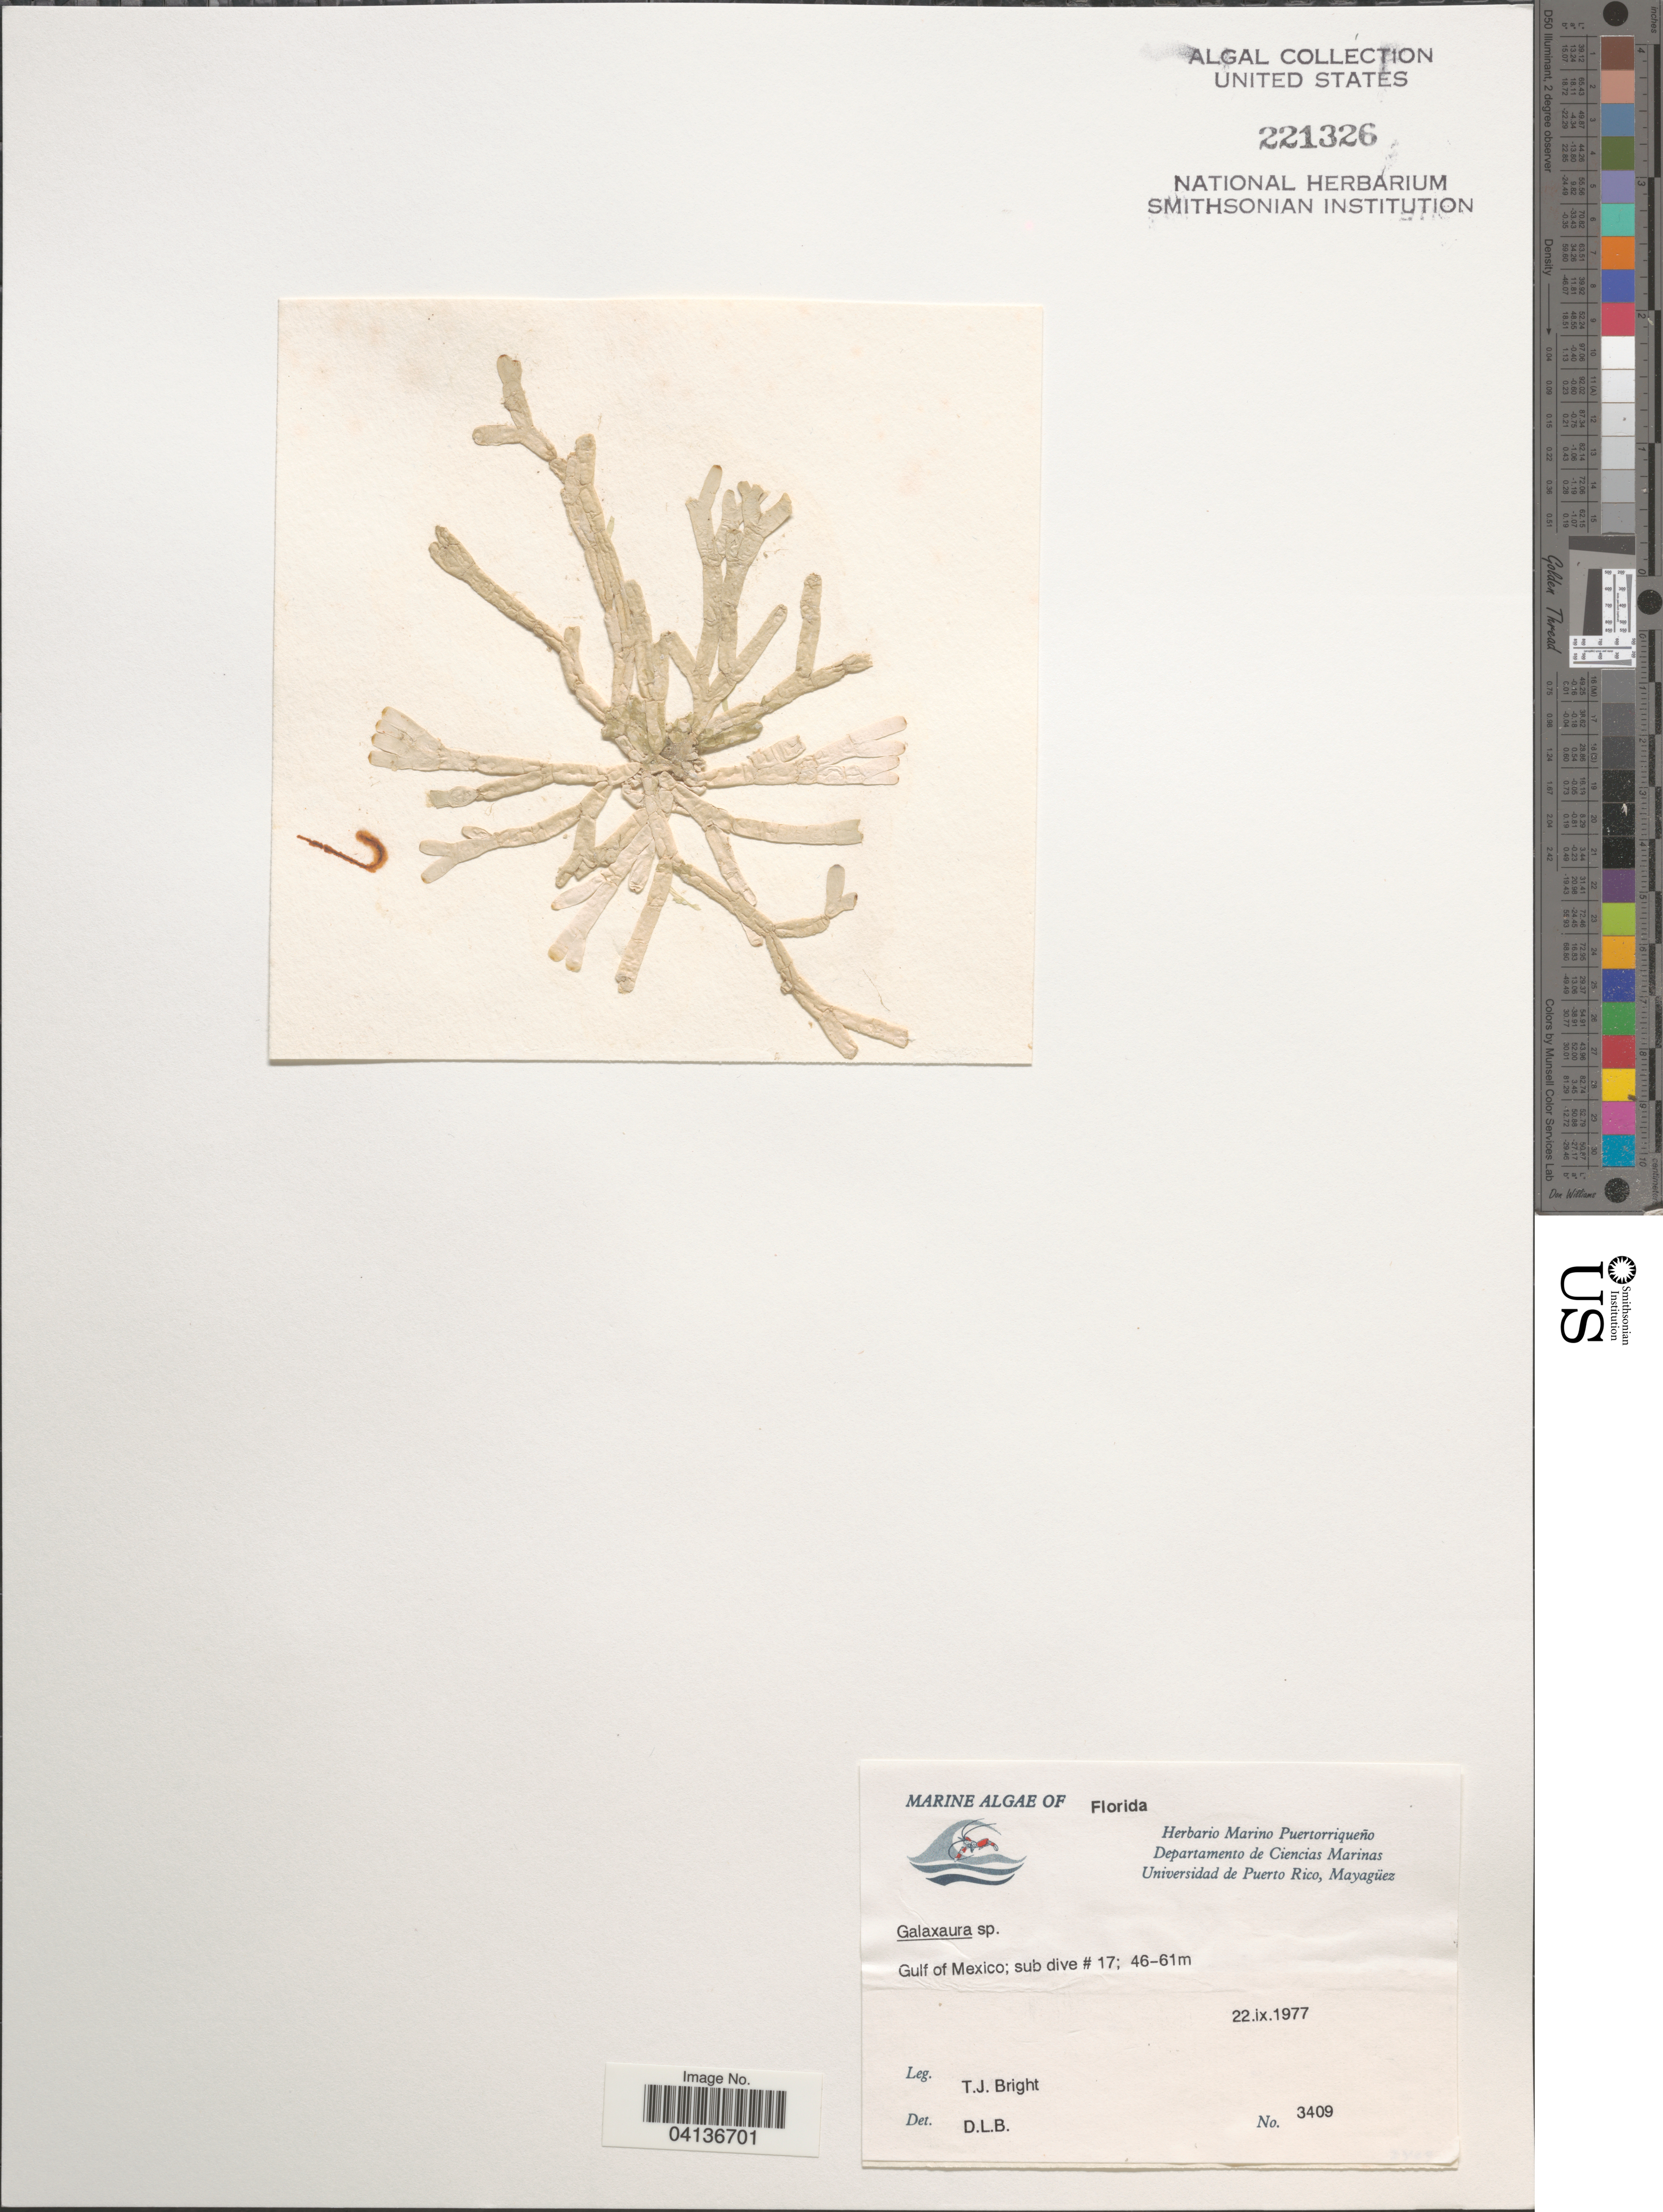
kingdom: Plantae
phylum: Rhodophyta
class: Florideophyceae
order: Nemaliales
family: Galaxauraceae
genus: Galaxaura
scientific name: Galaxaura sp.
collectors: T. Bright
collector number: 3409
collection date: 1977-09-22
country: United States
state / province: Florida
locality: Gulf of Mexico; sub dive # 17.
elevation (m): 46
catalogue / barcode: US 221326